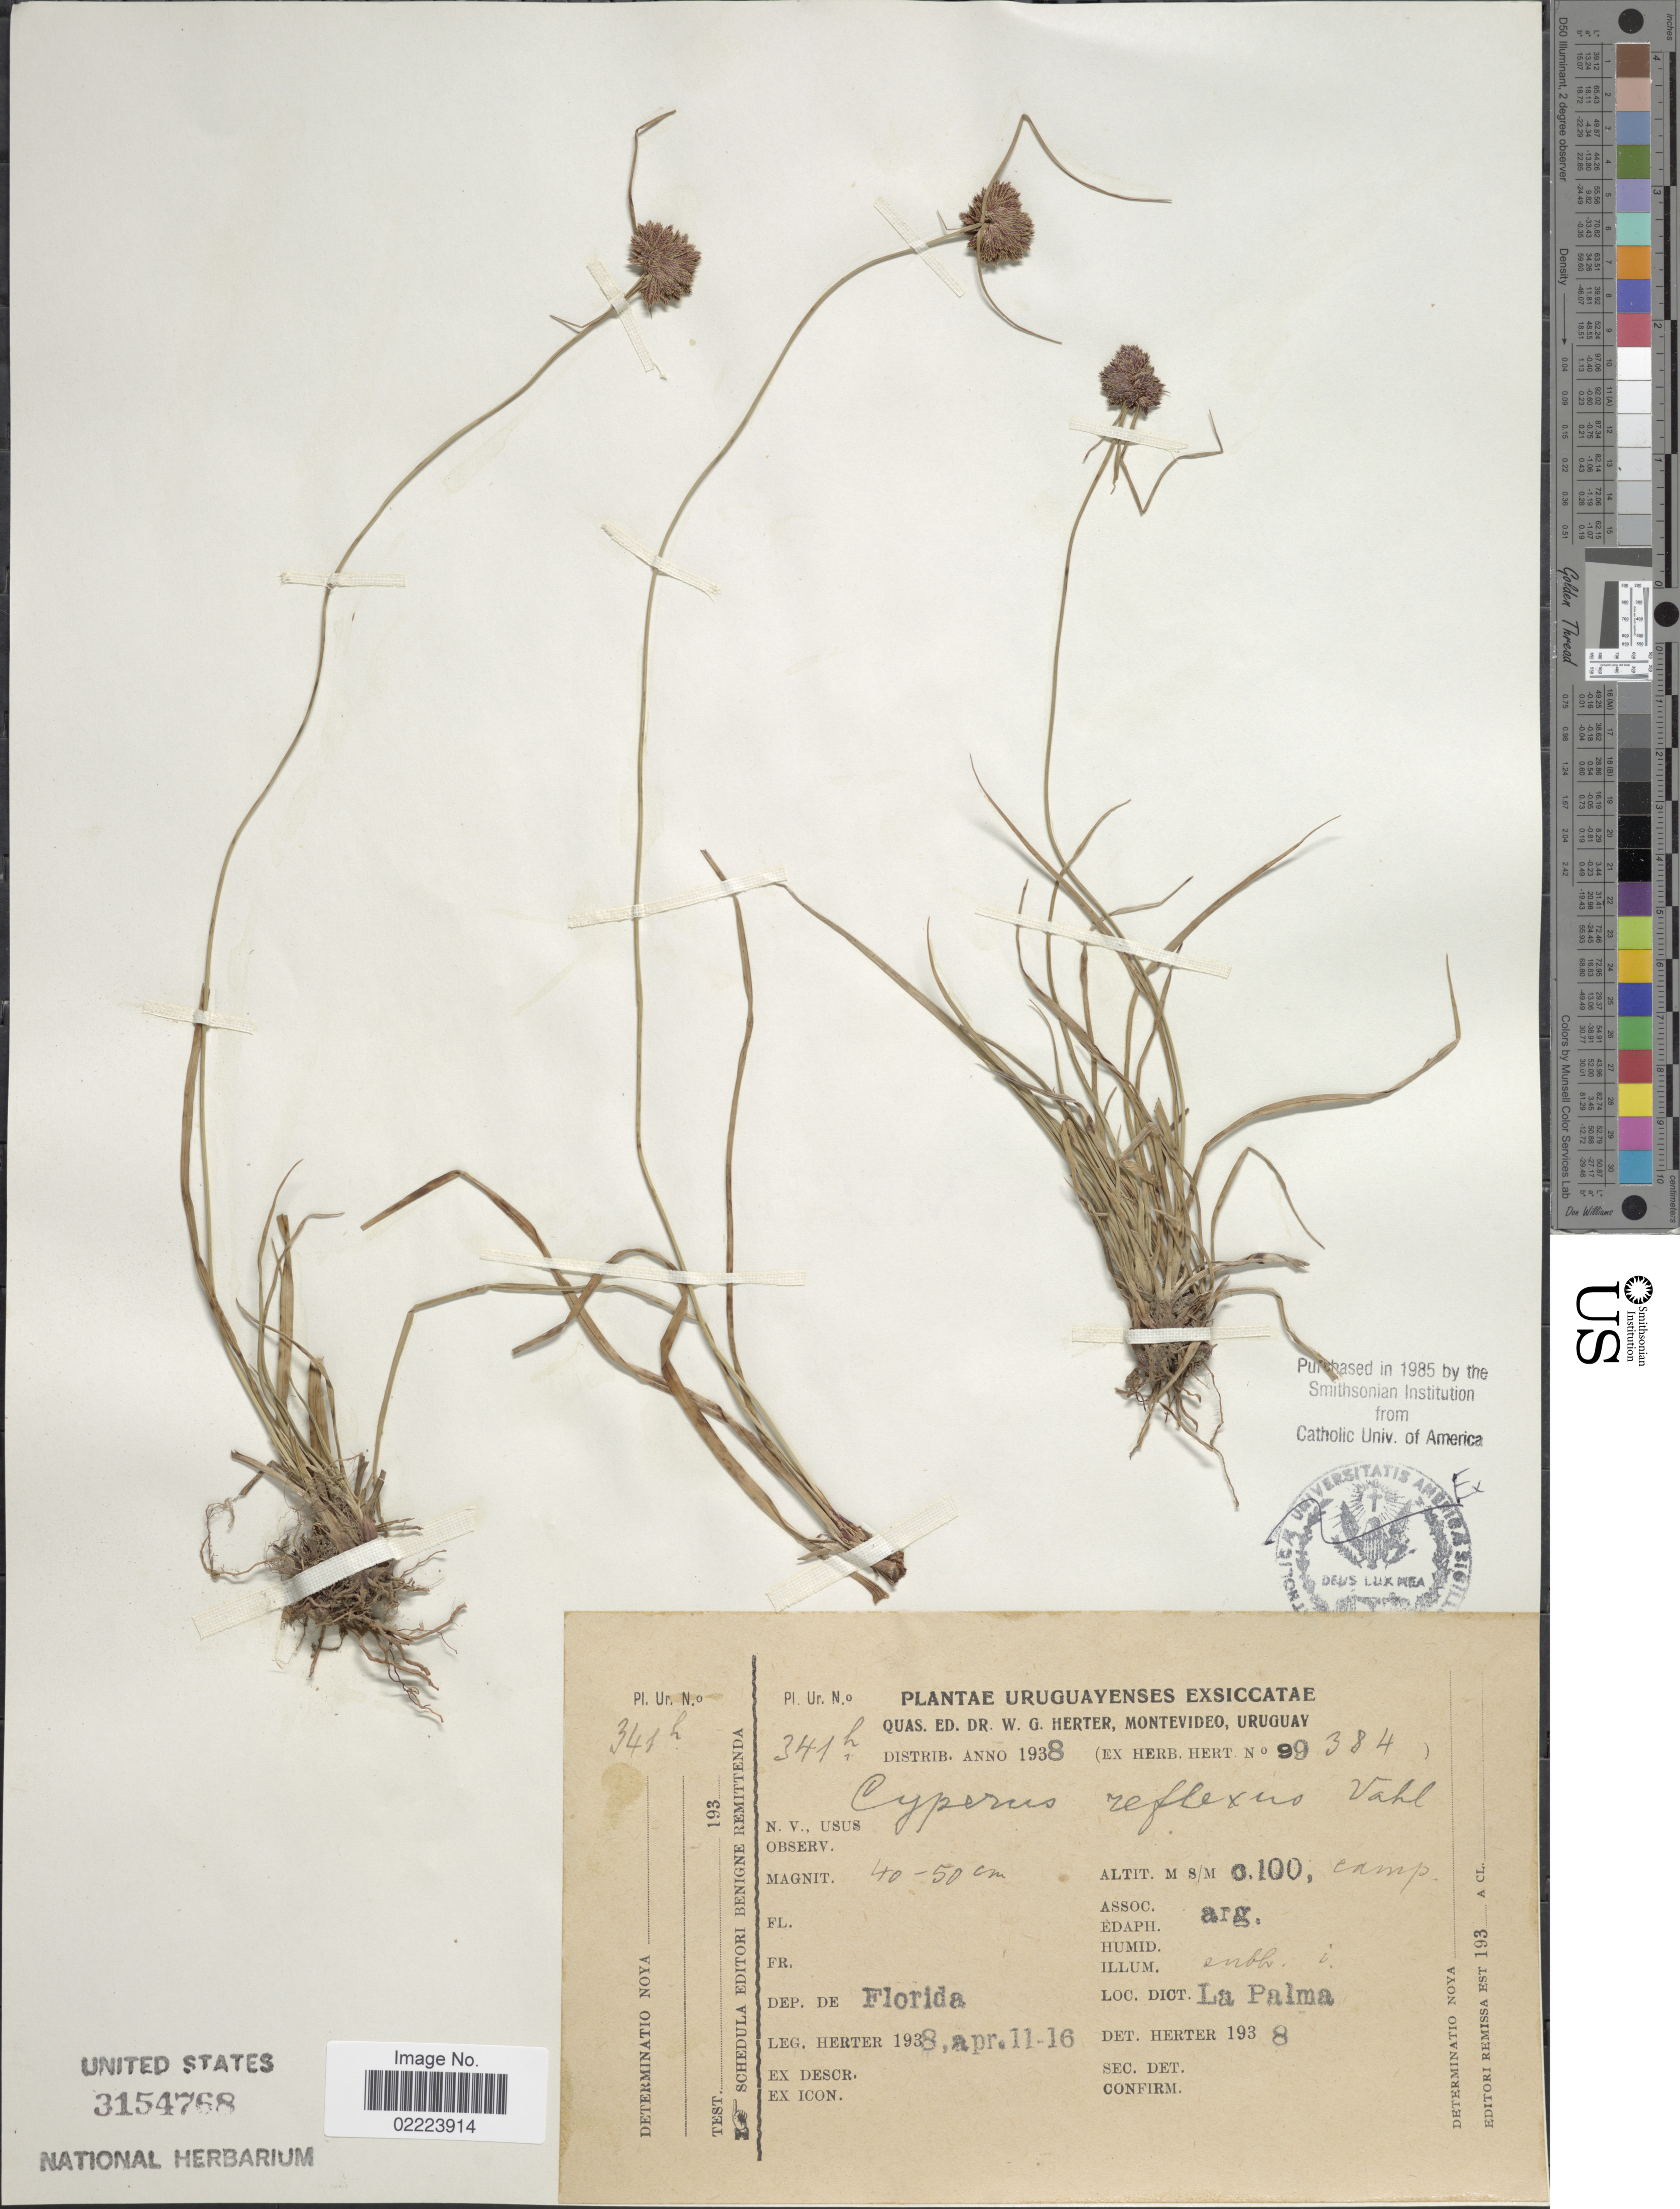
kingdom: Plantae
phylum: Tracheophyta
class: Liliopsida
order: Poales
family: Cyperaceae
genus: Cyperus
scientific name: Cyperus reflexus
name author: Vahl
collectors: W. G. Herter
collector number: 341h/99384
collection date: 1938-04-11/1938-04-16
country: Uruguay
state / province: Florida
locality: Dep. de Florida, La Palma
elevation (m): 100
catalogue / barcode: US 3154768